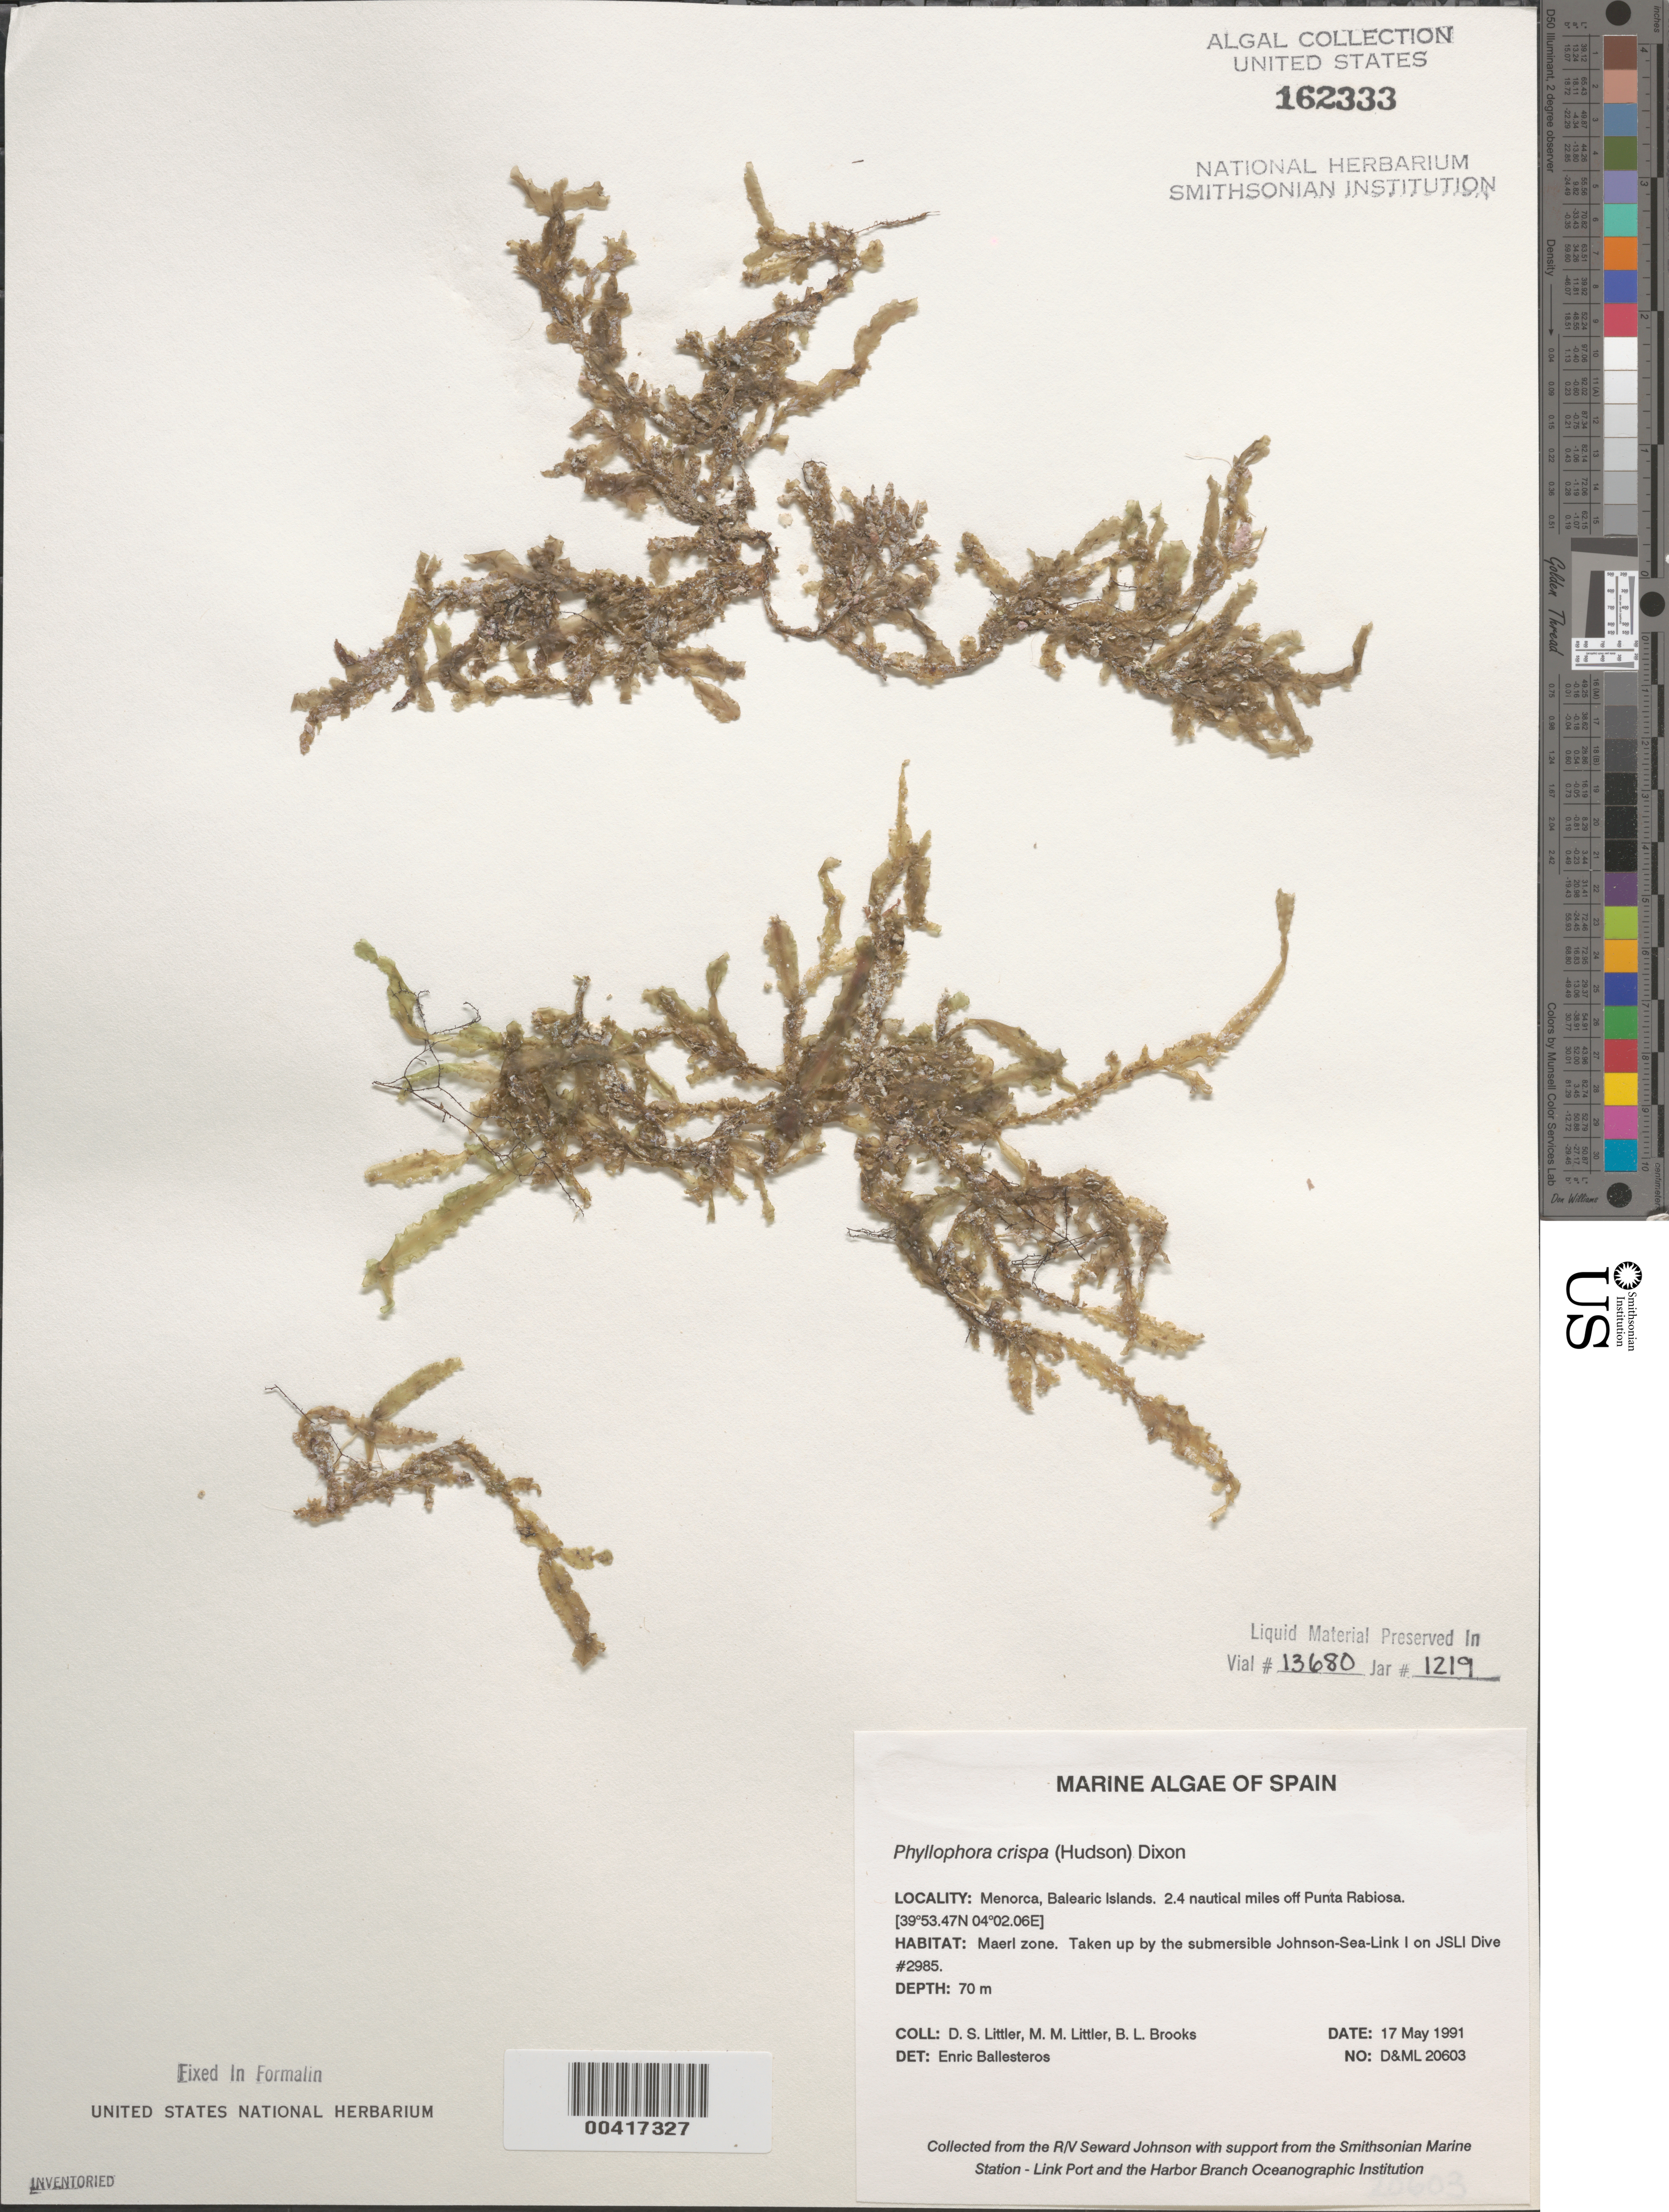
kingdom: Plantae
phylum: Rhodophyta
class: Florideophyceae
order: Gigartinales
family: Phyllophoraceae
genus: Phyllophora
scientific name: Phyllophora crispa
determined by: Ballesteros, E.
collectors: D. S. Littler, M. M. Littler & B. Brooks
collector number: D&ML 20603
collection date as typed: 17 May 1991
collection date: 1991-05-17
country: Spain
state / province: Islas Baleares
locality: Menorca, 2.4 miles off punta rabiosa, balearic islands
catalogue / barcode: US 162333